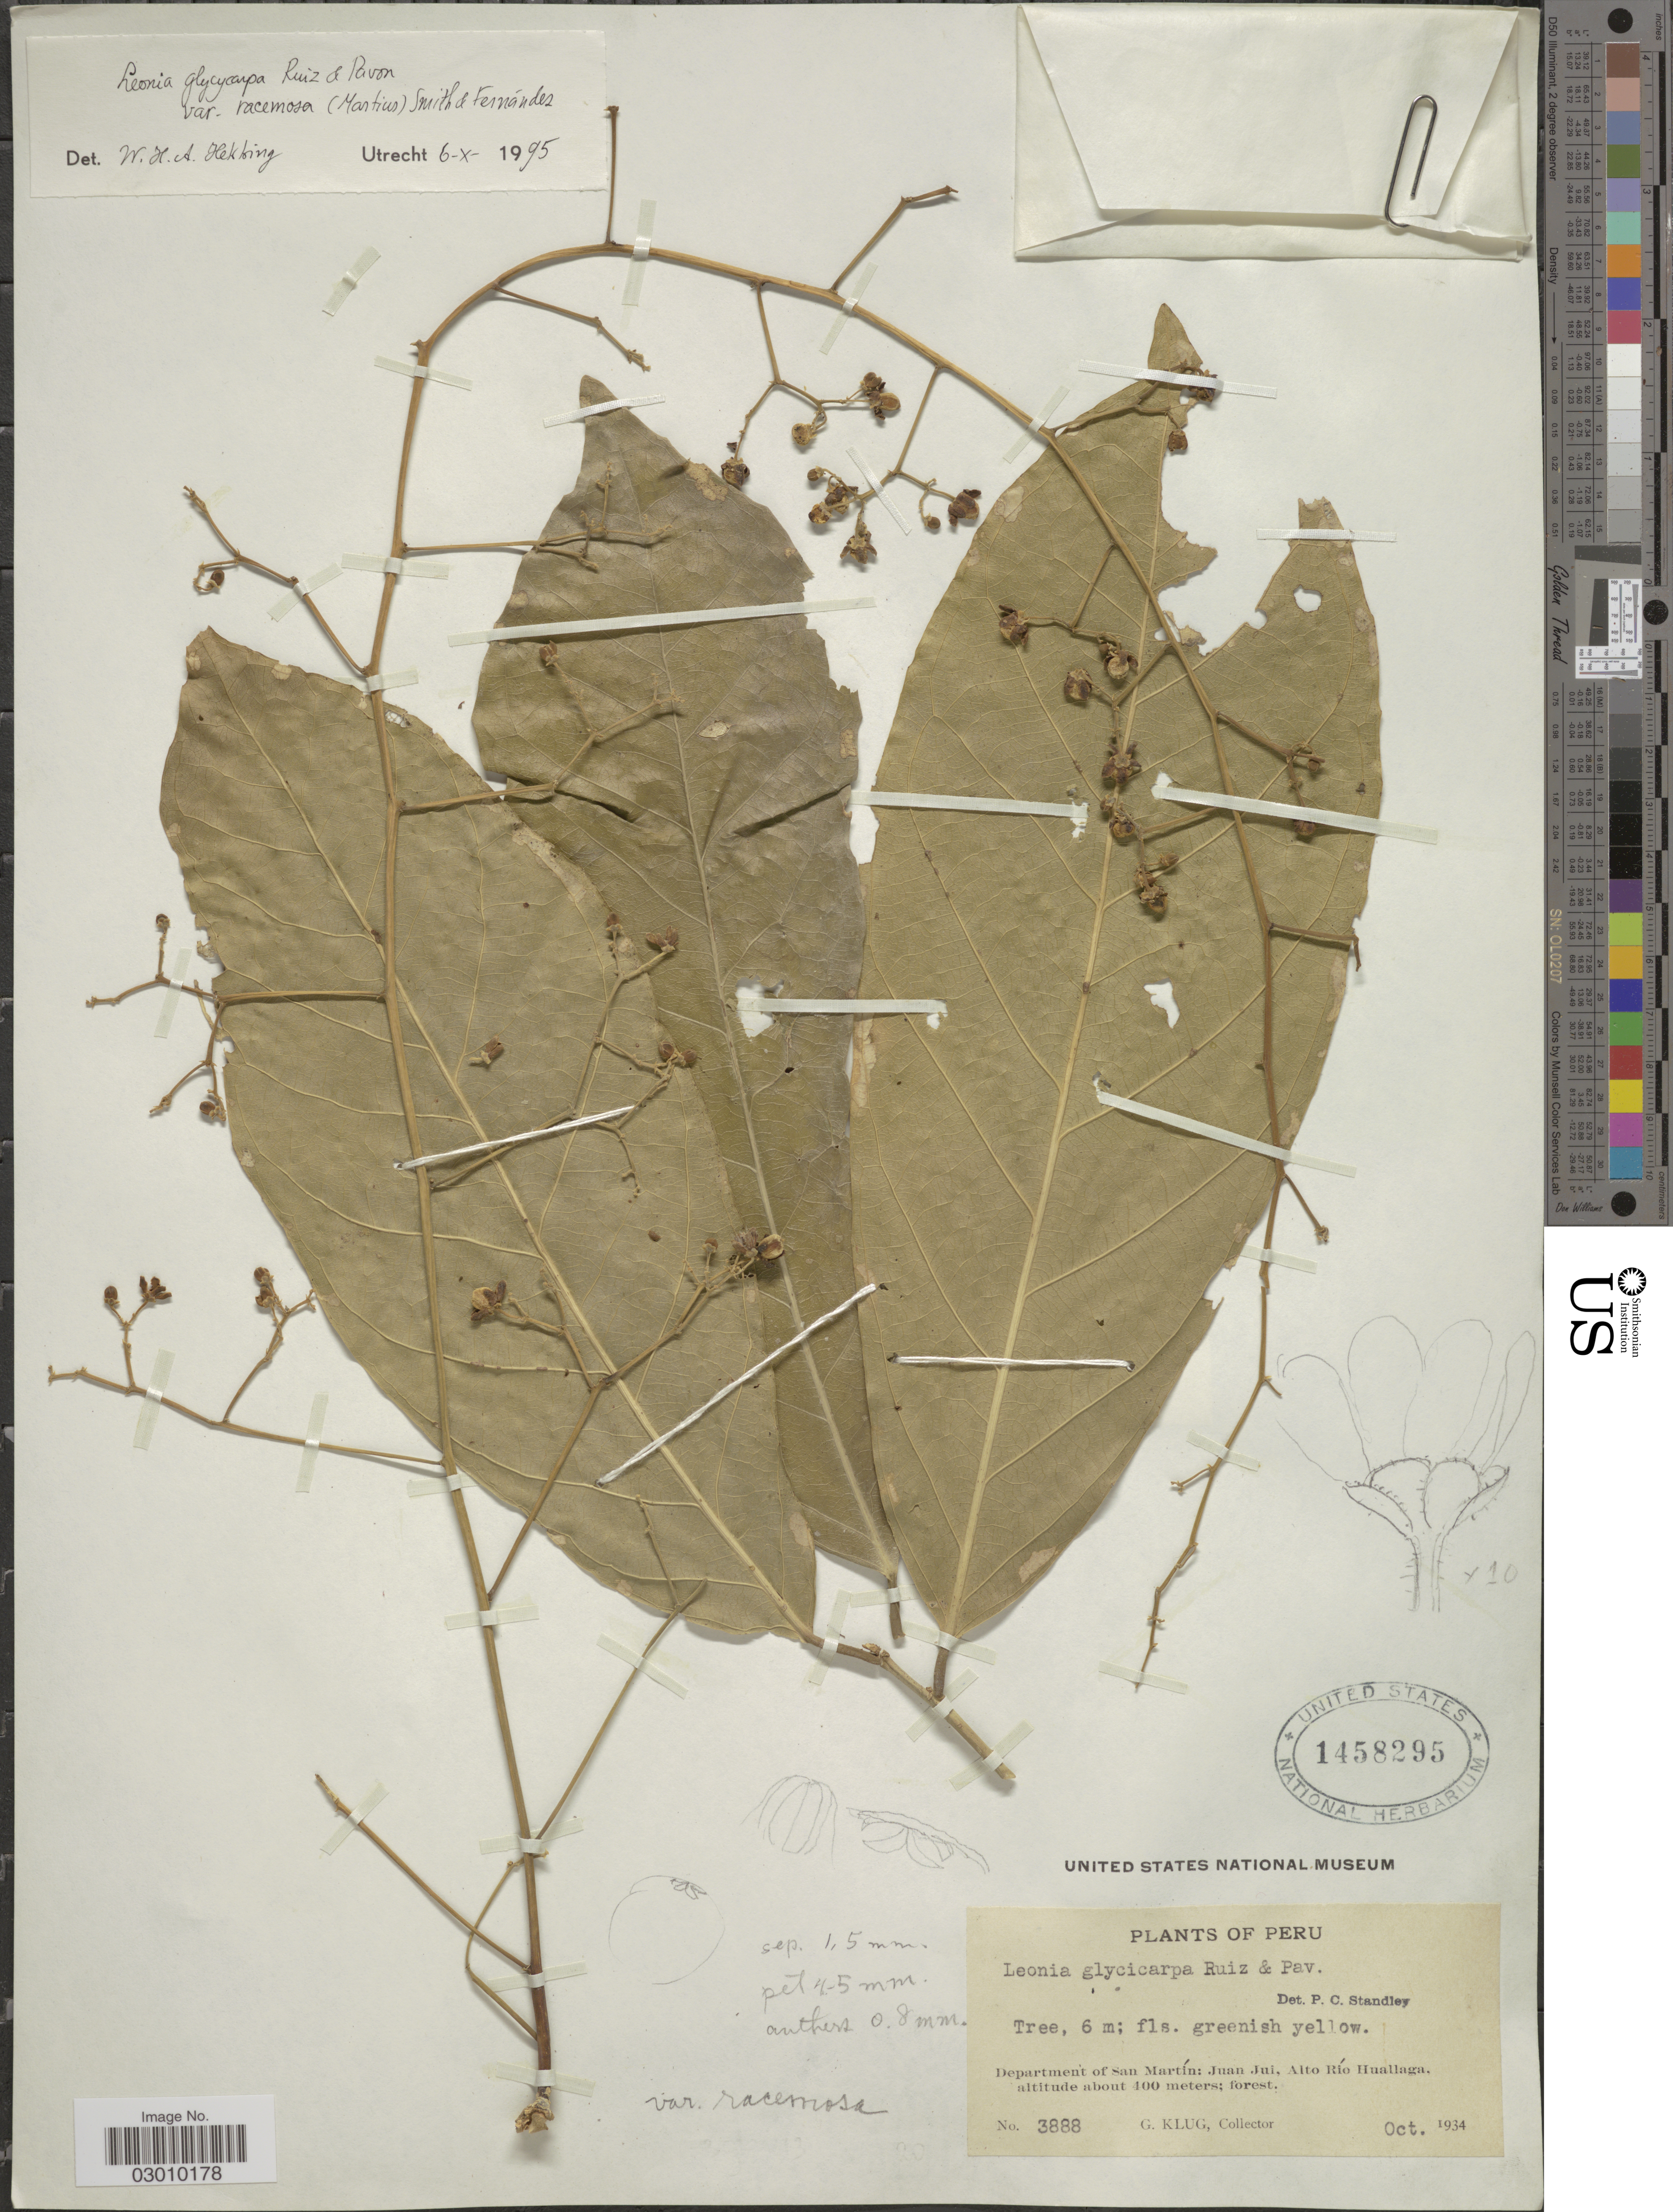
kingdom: Plantae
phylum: Tracheophyta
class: Magnoliopsida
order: Malpighiales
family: Violaceae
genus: Leonia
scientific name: Leonia glycycarpa var. racemosa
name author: (Mart.) L.B. Sm. & A. Fernández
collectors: G. Klug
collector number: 3888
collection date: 1934-10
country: Peru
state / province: San Martín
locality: Department of San Martín: Juan Jui, Alto Río Huallaga.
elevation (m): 400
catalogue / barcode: US 1458295